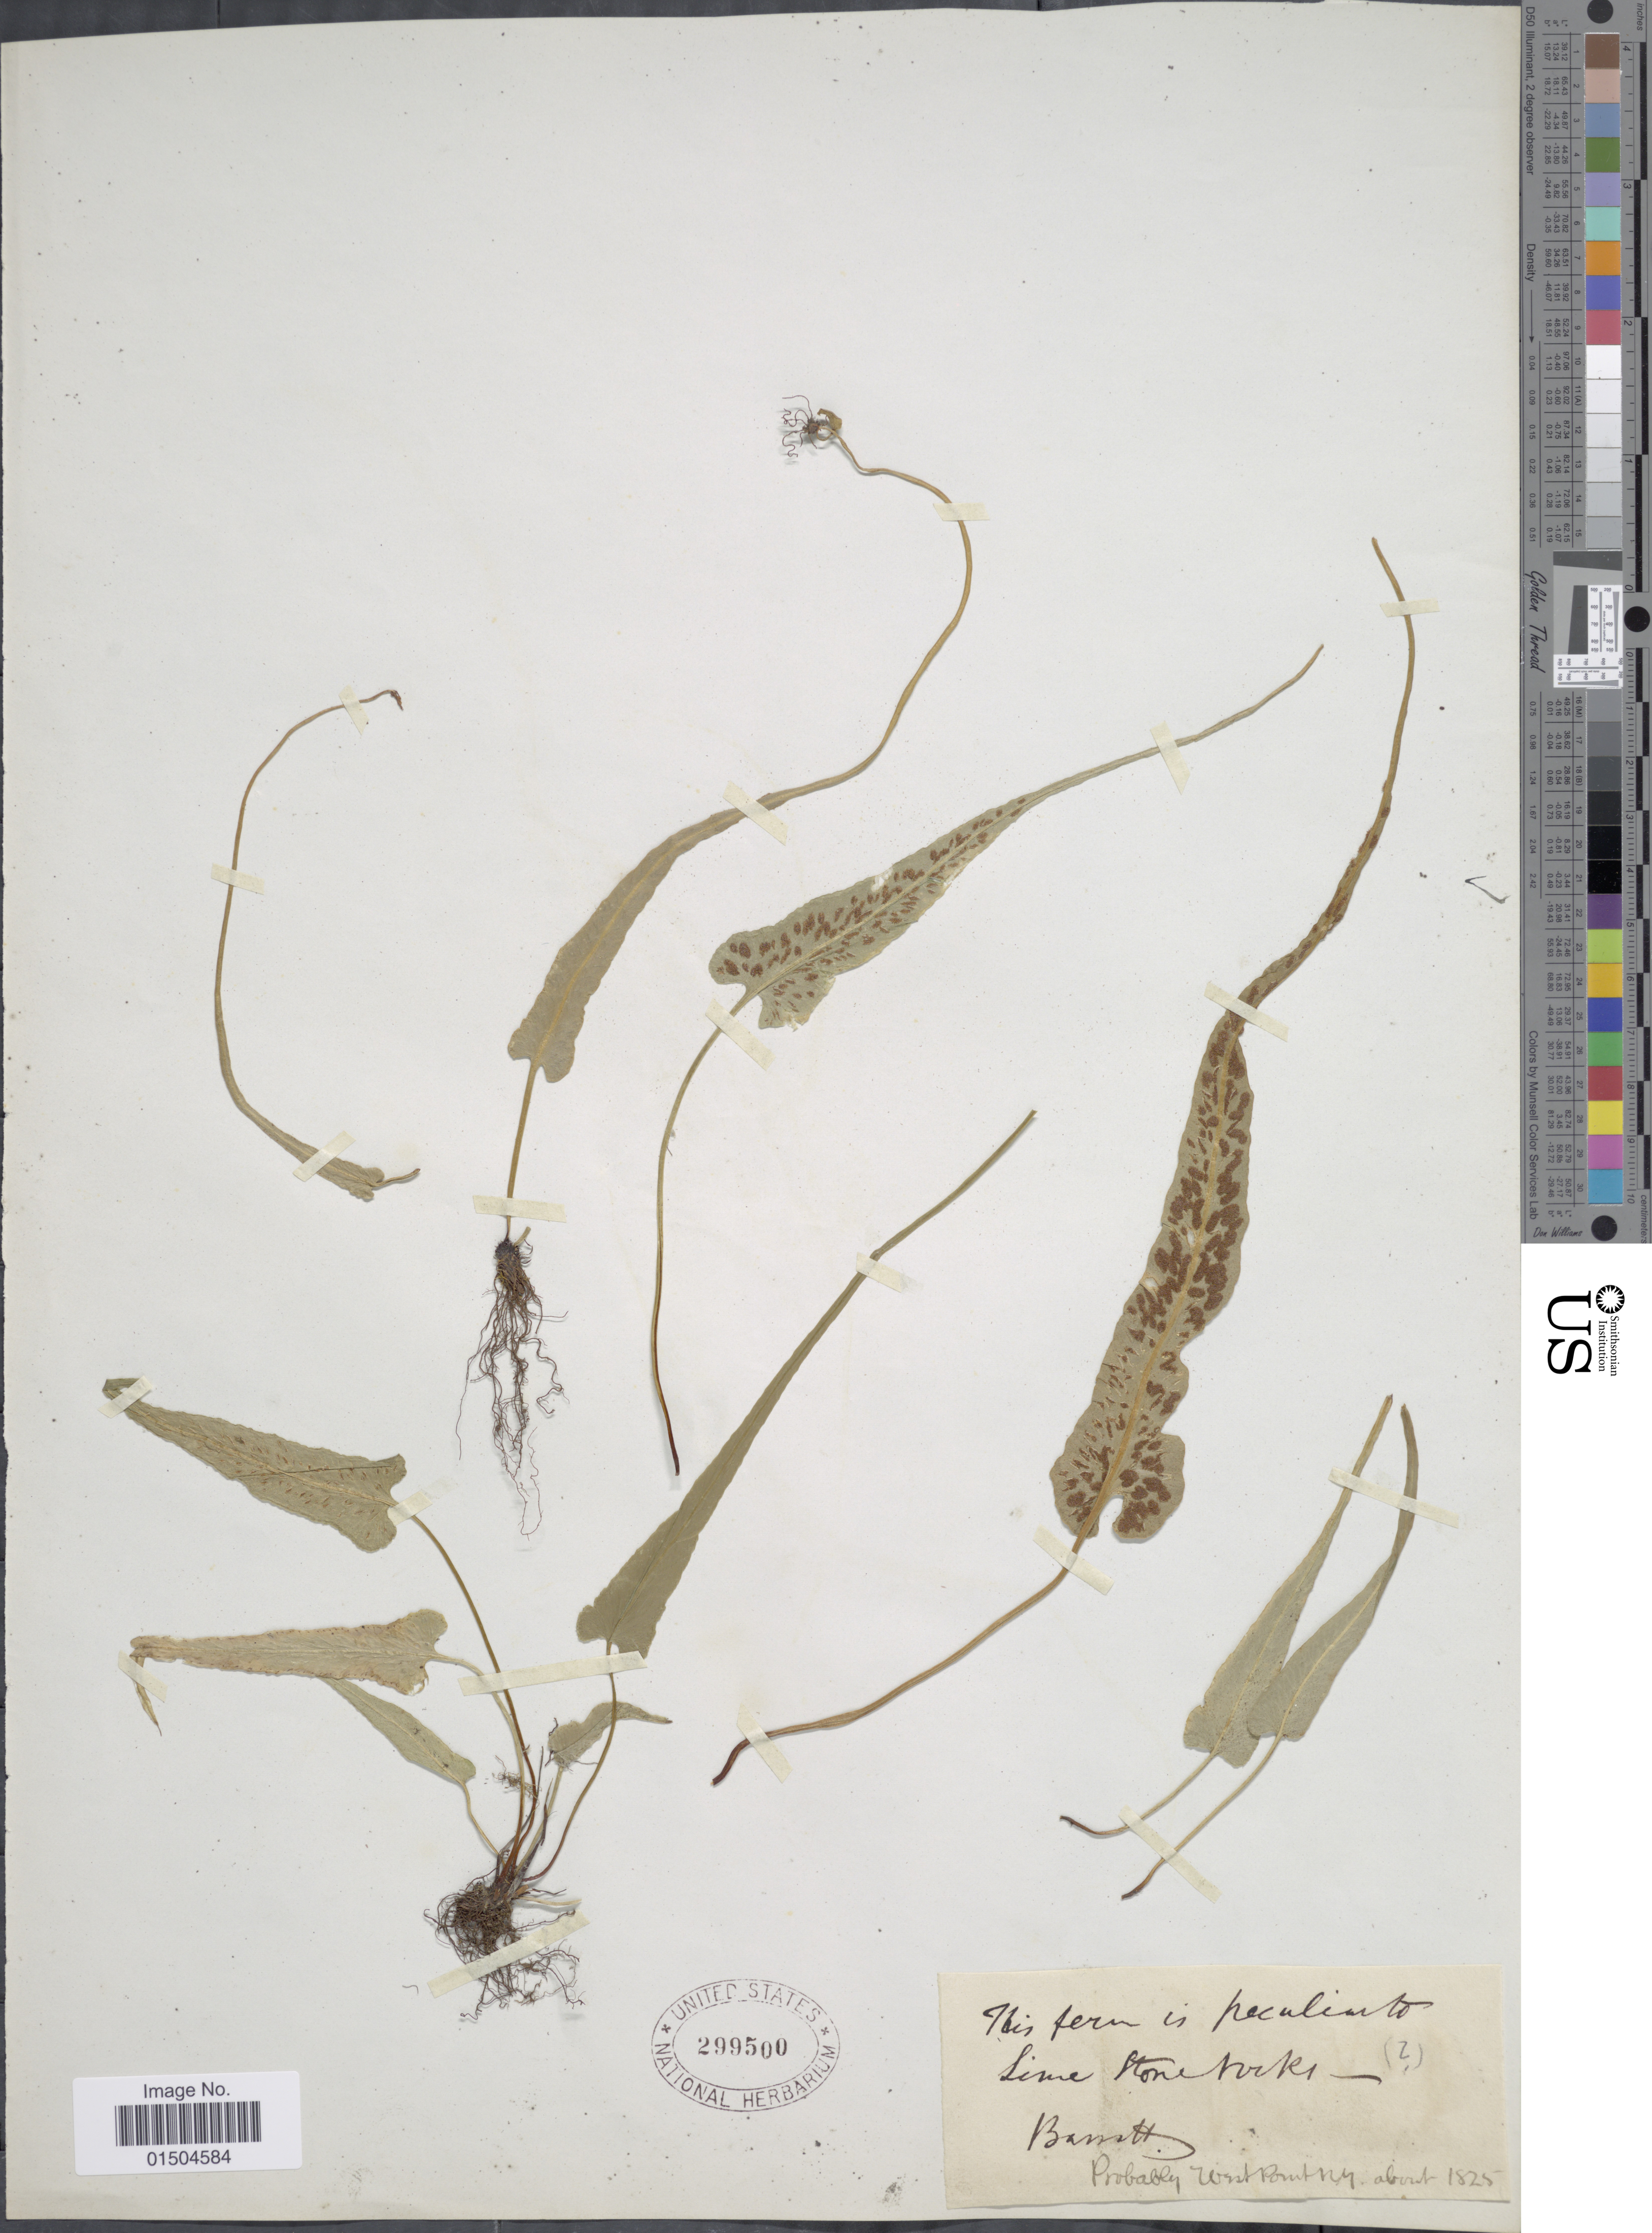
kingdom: Plantae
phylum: Tracheophyta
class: Polypodiopsida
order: Polypodiales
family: Aspleniaceae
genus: Asplenium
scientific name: Asplenium rhizophyllum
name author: L.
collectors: -. Barrett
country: United States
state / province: New York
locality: Lime Stone Yorks. West Point.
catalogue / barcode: US 299500